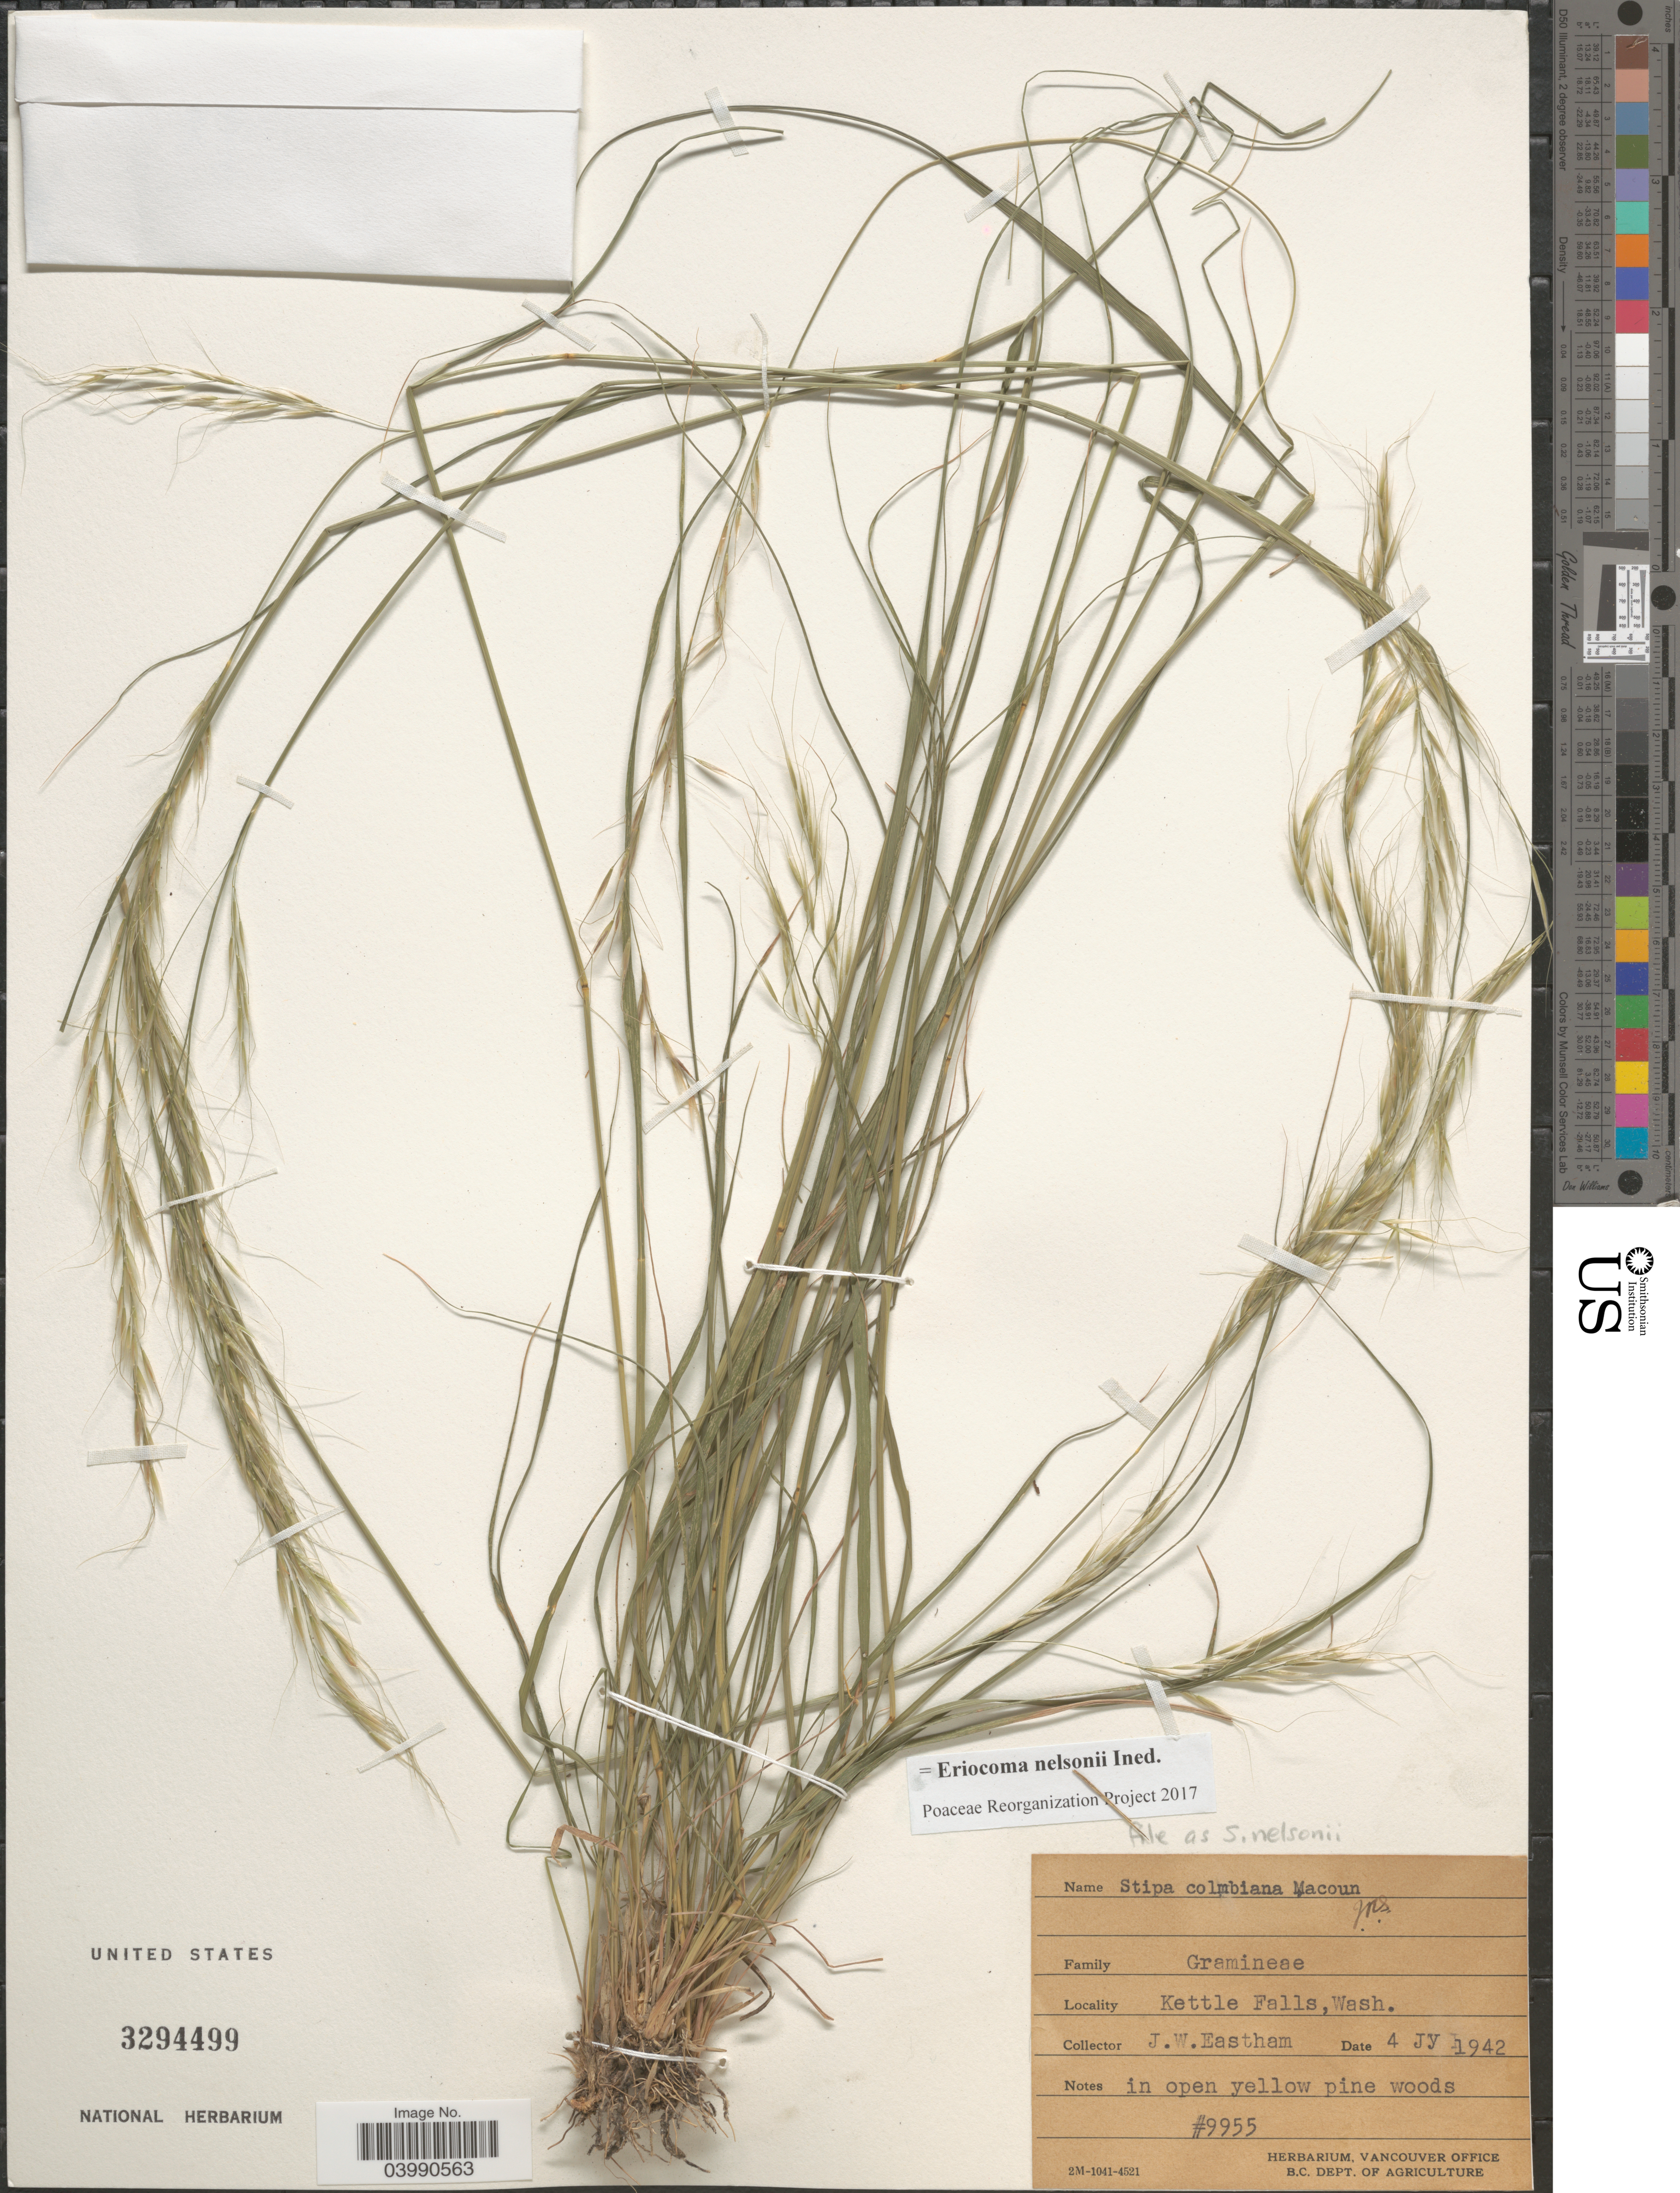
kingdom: Plantae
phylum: Tracheophyta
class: Liliopsida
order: Poales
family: Poaceae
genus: Eriocoma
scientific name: Eriocoma nelsonii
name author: (Scribn.) Romasch.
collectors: J. Eastham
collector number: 9955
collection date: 1942-07-04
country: United States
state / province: Washington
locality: Kettle Falls.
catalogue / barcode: US 3294499